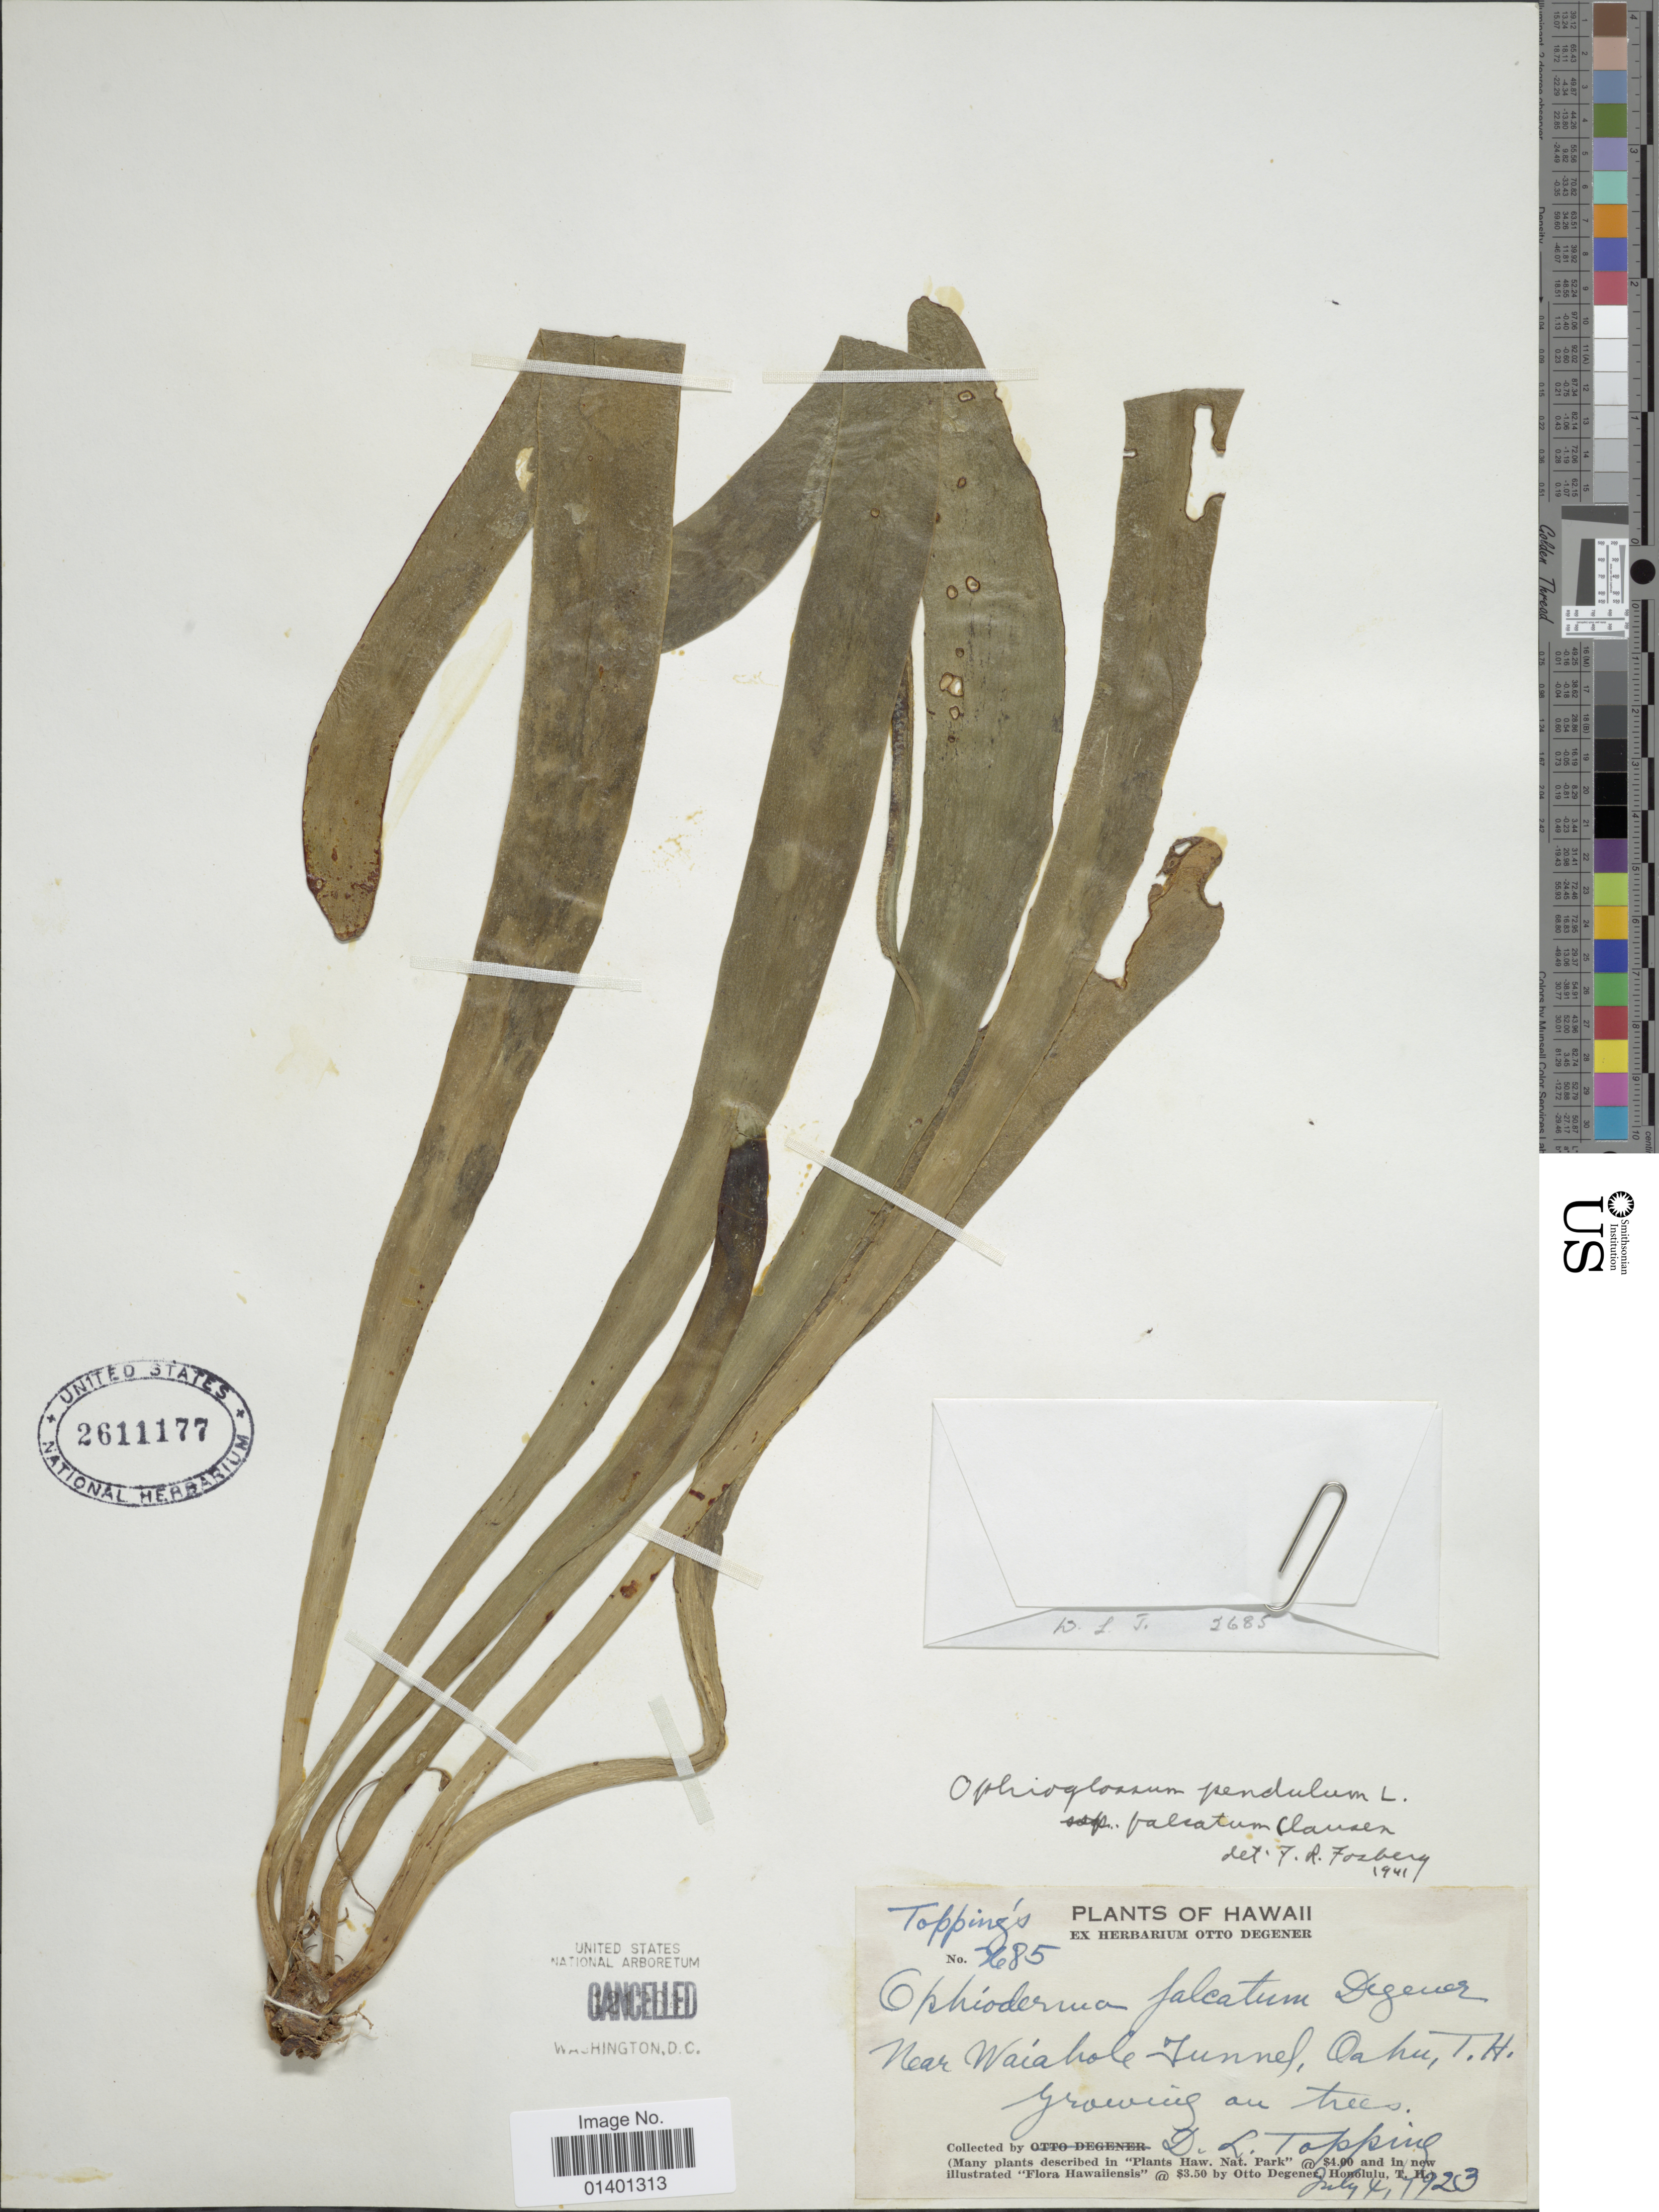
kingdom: Plantae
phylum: Tracheophyta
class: Polypodiopsida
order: Ophioglossales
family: Ophioglossaceae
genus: Ophioderma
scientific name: Ophioderma pendulum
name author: (L.) C. Presl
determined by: Wagner, W. L., (BOT), Smithsonian Institution - National Museum of Natural History (UNITED STATES)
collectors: D. L. Topping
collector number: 685*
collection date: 1923-07-04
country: United States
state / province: Hawaii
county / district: Honolulu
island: Oahu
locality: Near Waiahole Tunnel, Oahu, T.H.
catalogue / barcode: US 2611177